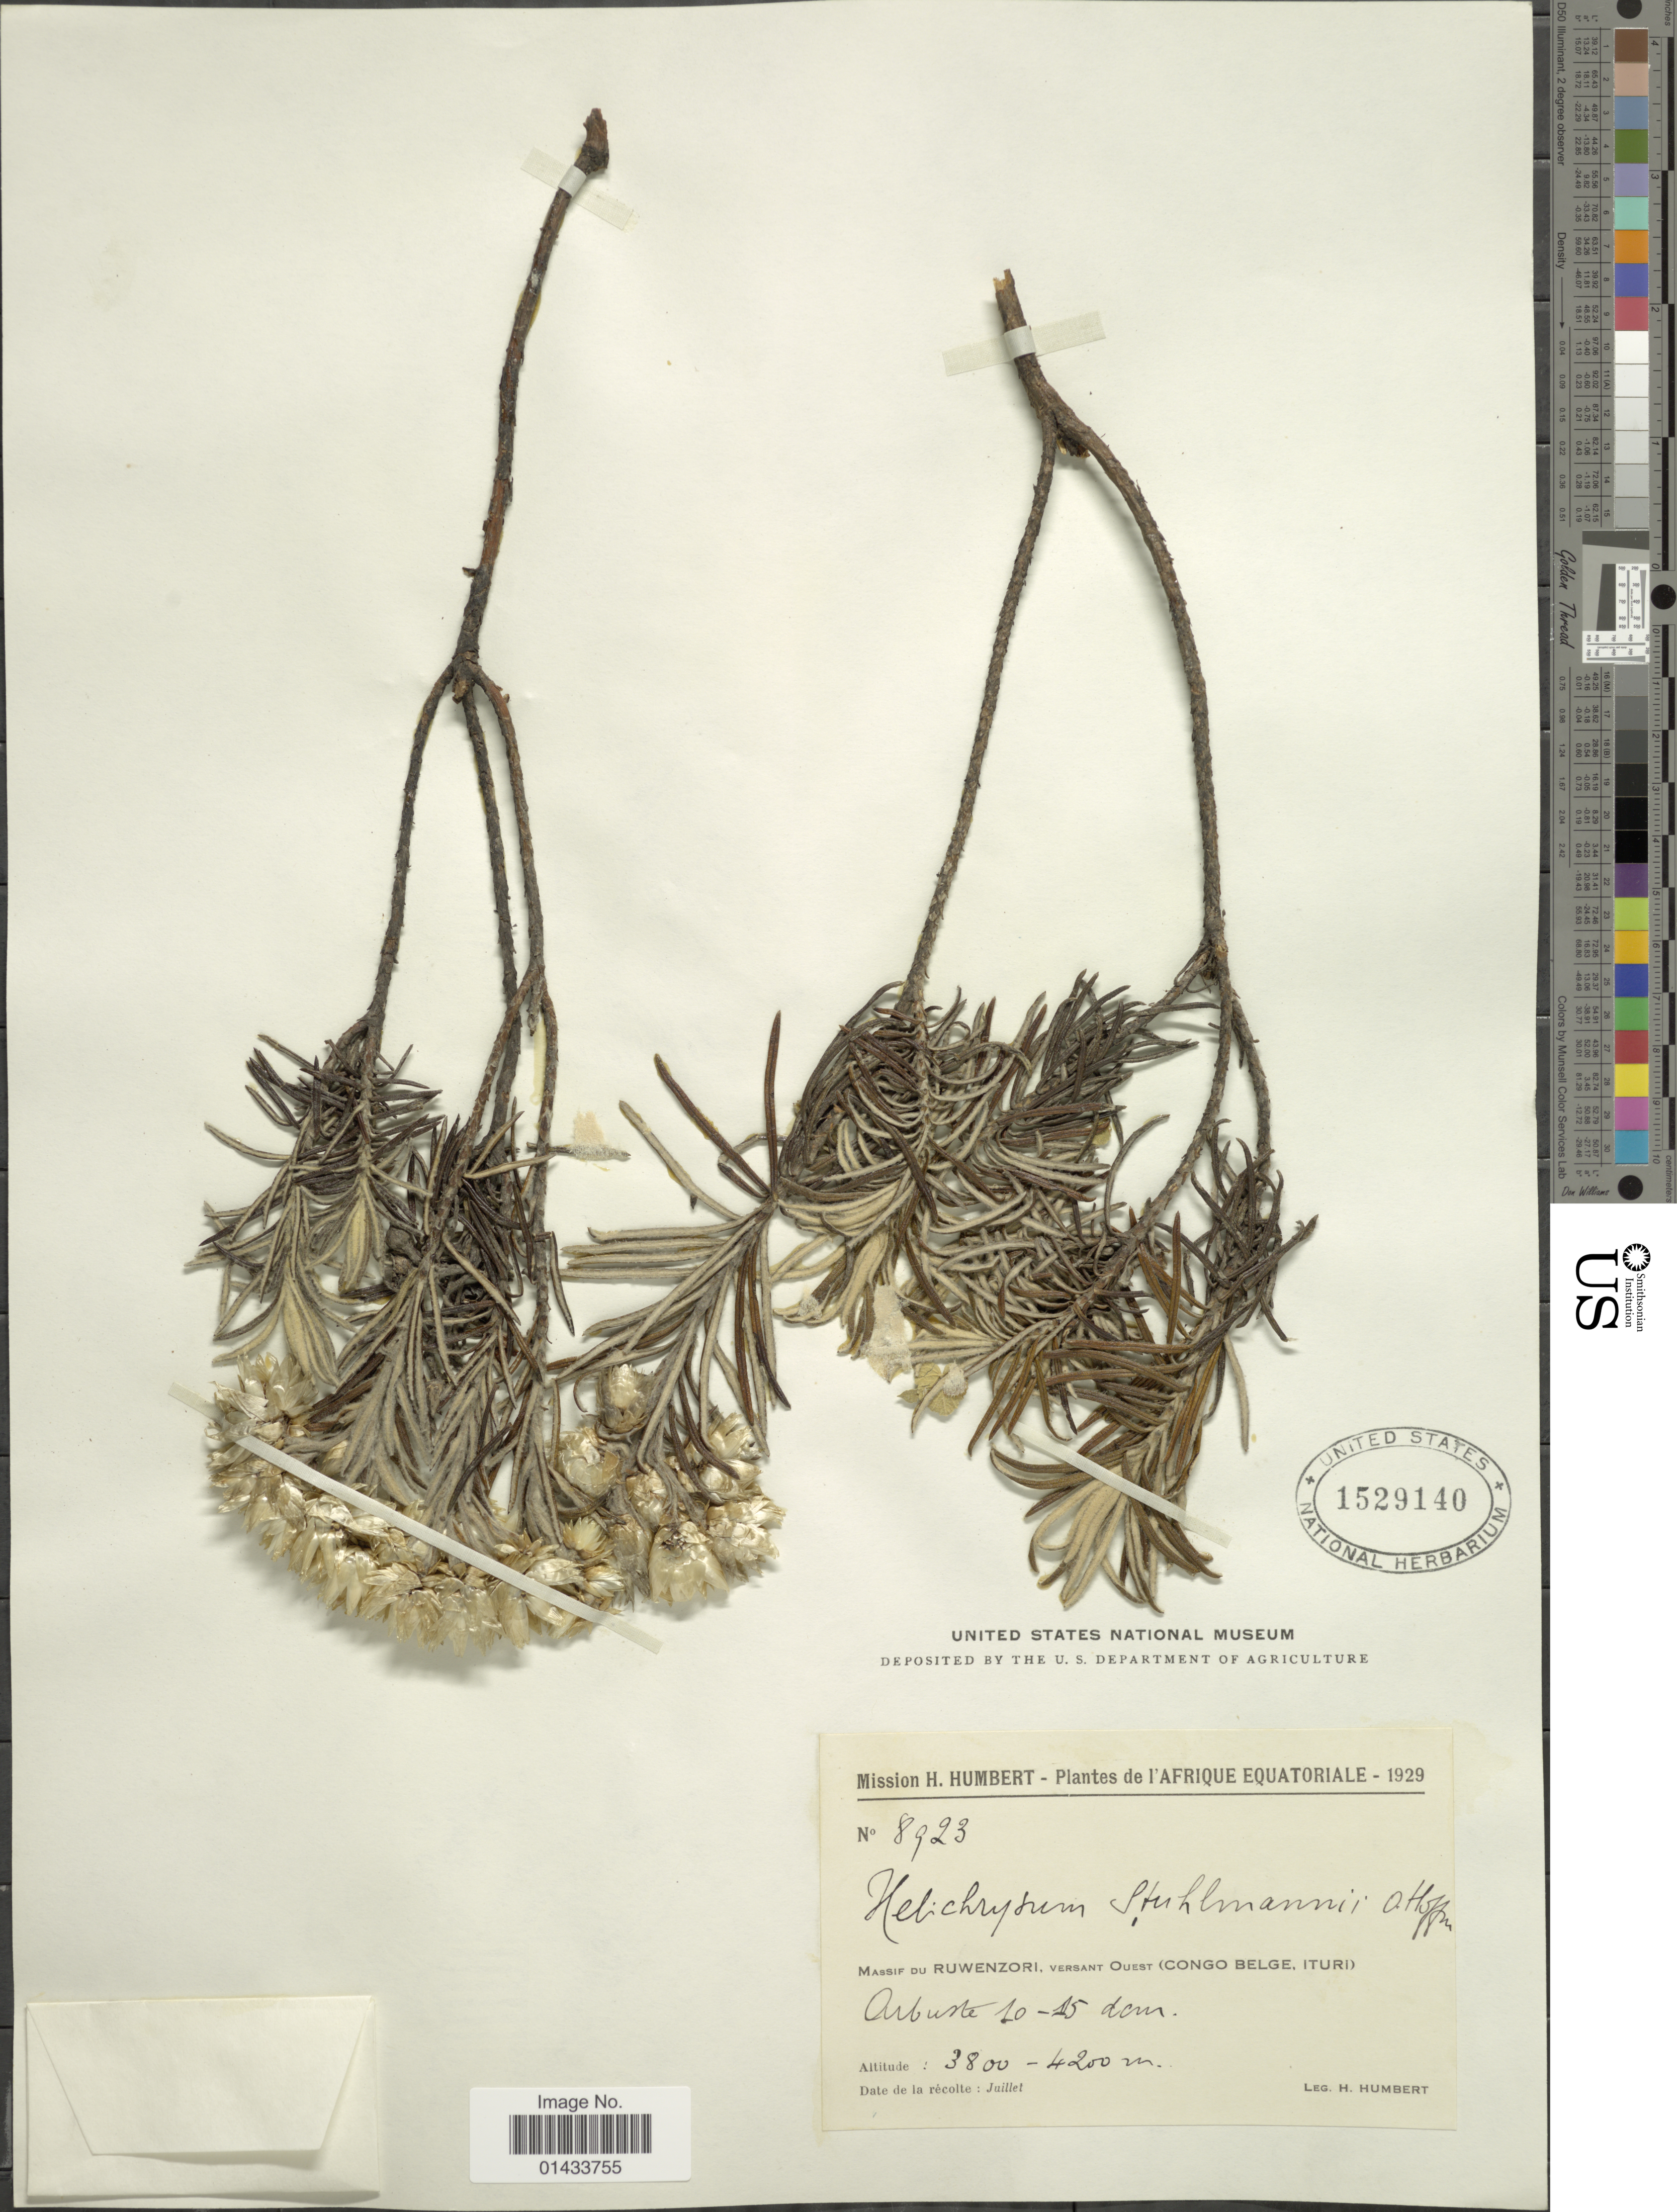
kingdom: Plantae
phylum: Tracheophyta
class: Magnoliopsida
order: Asterales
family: Asteraceae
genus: Helichrysum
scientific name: Helichrysum stuhlmannii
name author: O. Hoffm.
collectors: H. Humbert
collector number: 8923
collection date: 1929-07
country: Congo, Democratic Republic of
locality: Massif du Ruwenzori, Versant Ouest (Congo Belge, Ituri)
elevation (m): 3800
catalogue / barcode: US 1529140